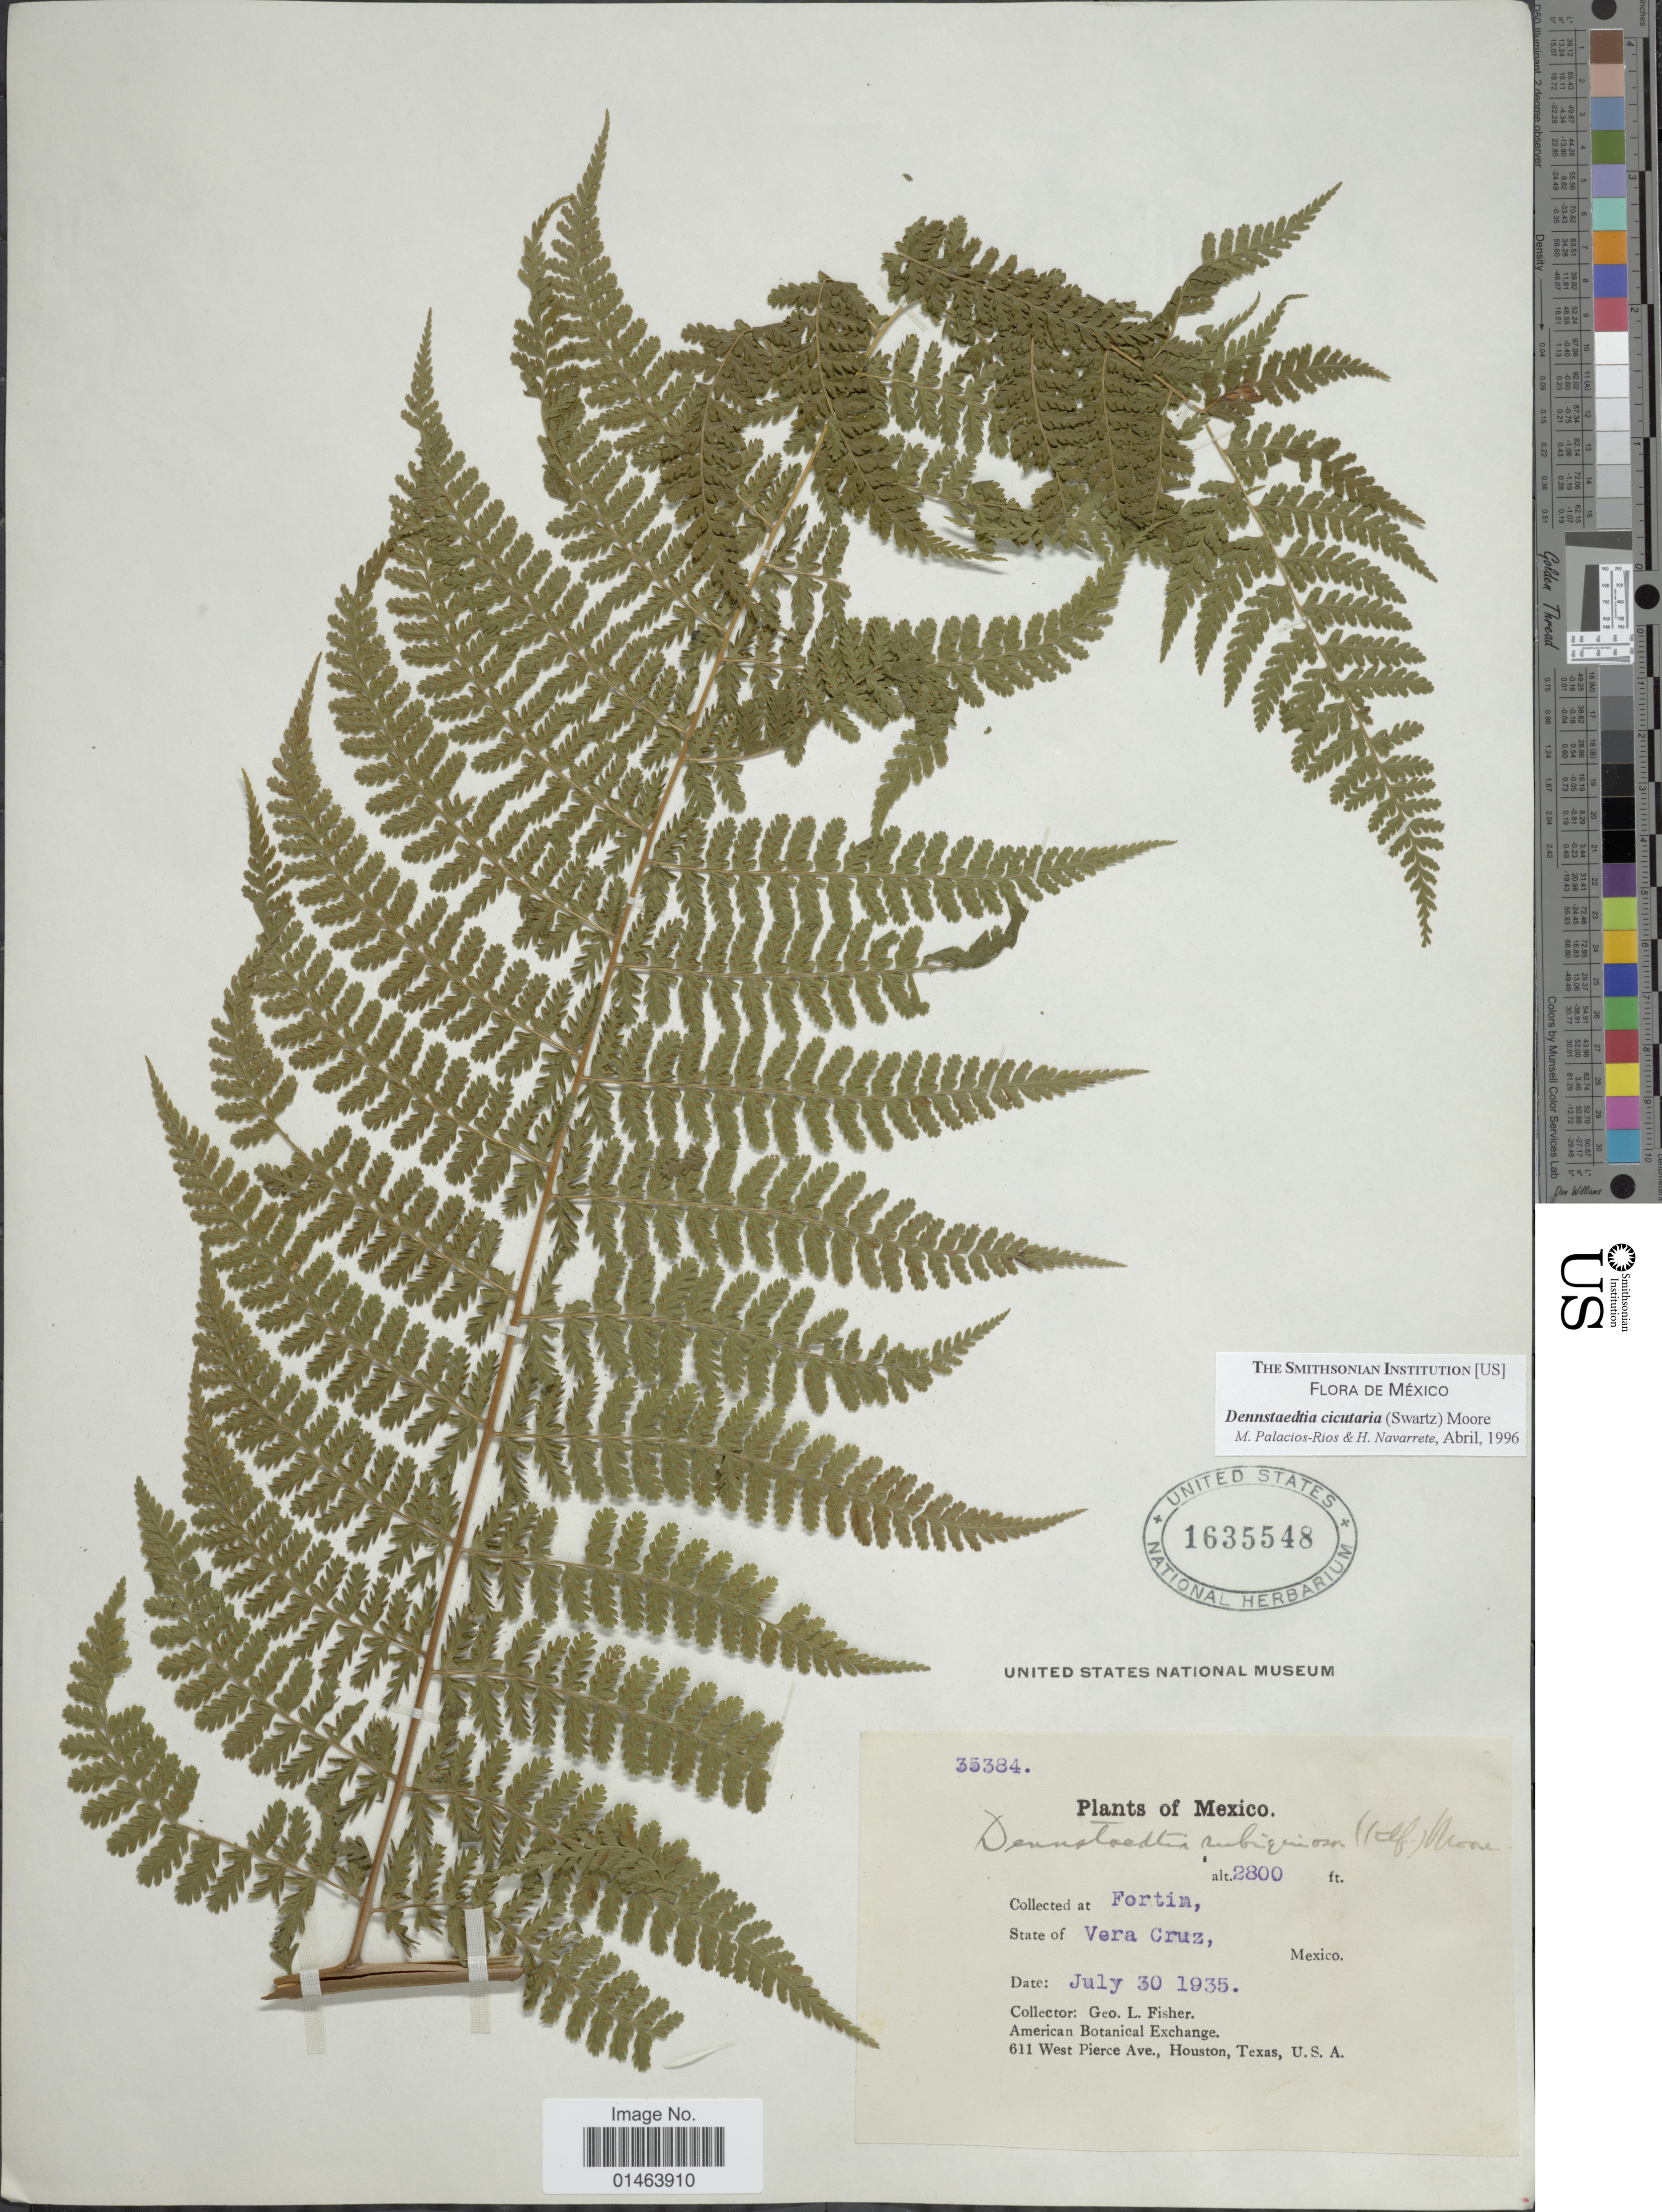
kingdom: Plantae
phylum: Tracheophyta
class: Polypodiopsida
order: Polypodiales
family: Dennstaedtiaceae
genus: Dennstaedtia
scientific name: Dennstaedtia cicutaria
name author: (Sw.) T. Moore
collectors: G. L. Fisher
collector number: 35384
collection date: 1935-07-30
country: Mexico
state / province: Veracruz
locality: Mexico, Fortin, Vera Cruz.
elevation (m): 853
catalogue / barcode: US 1635548